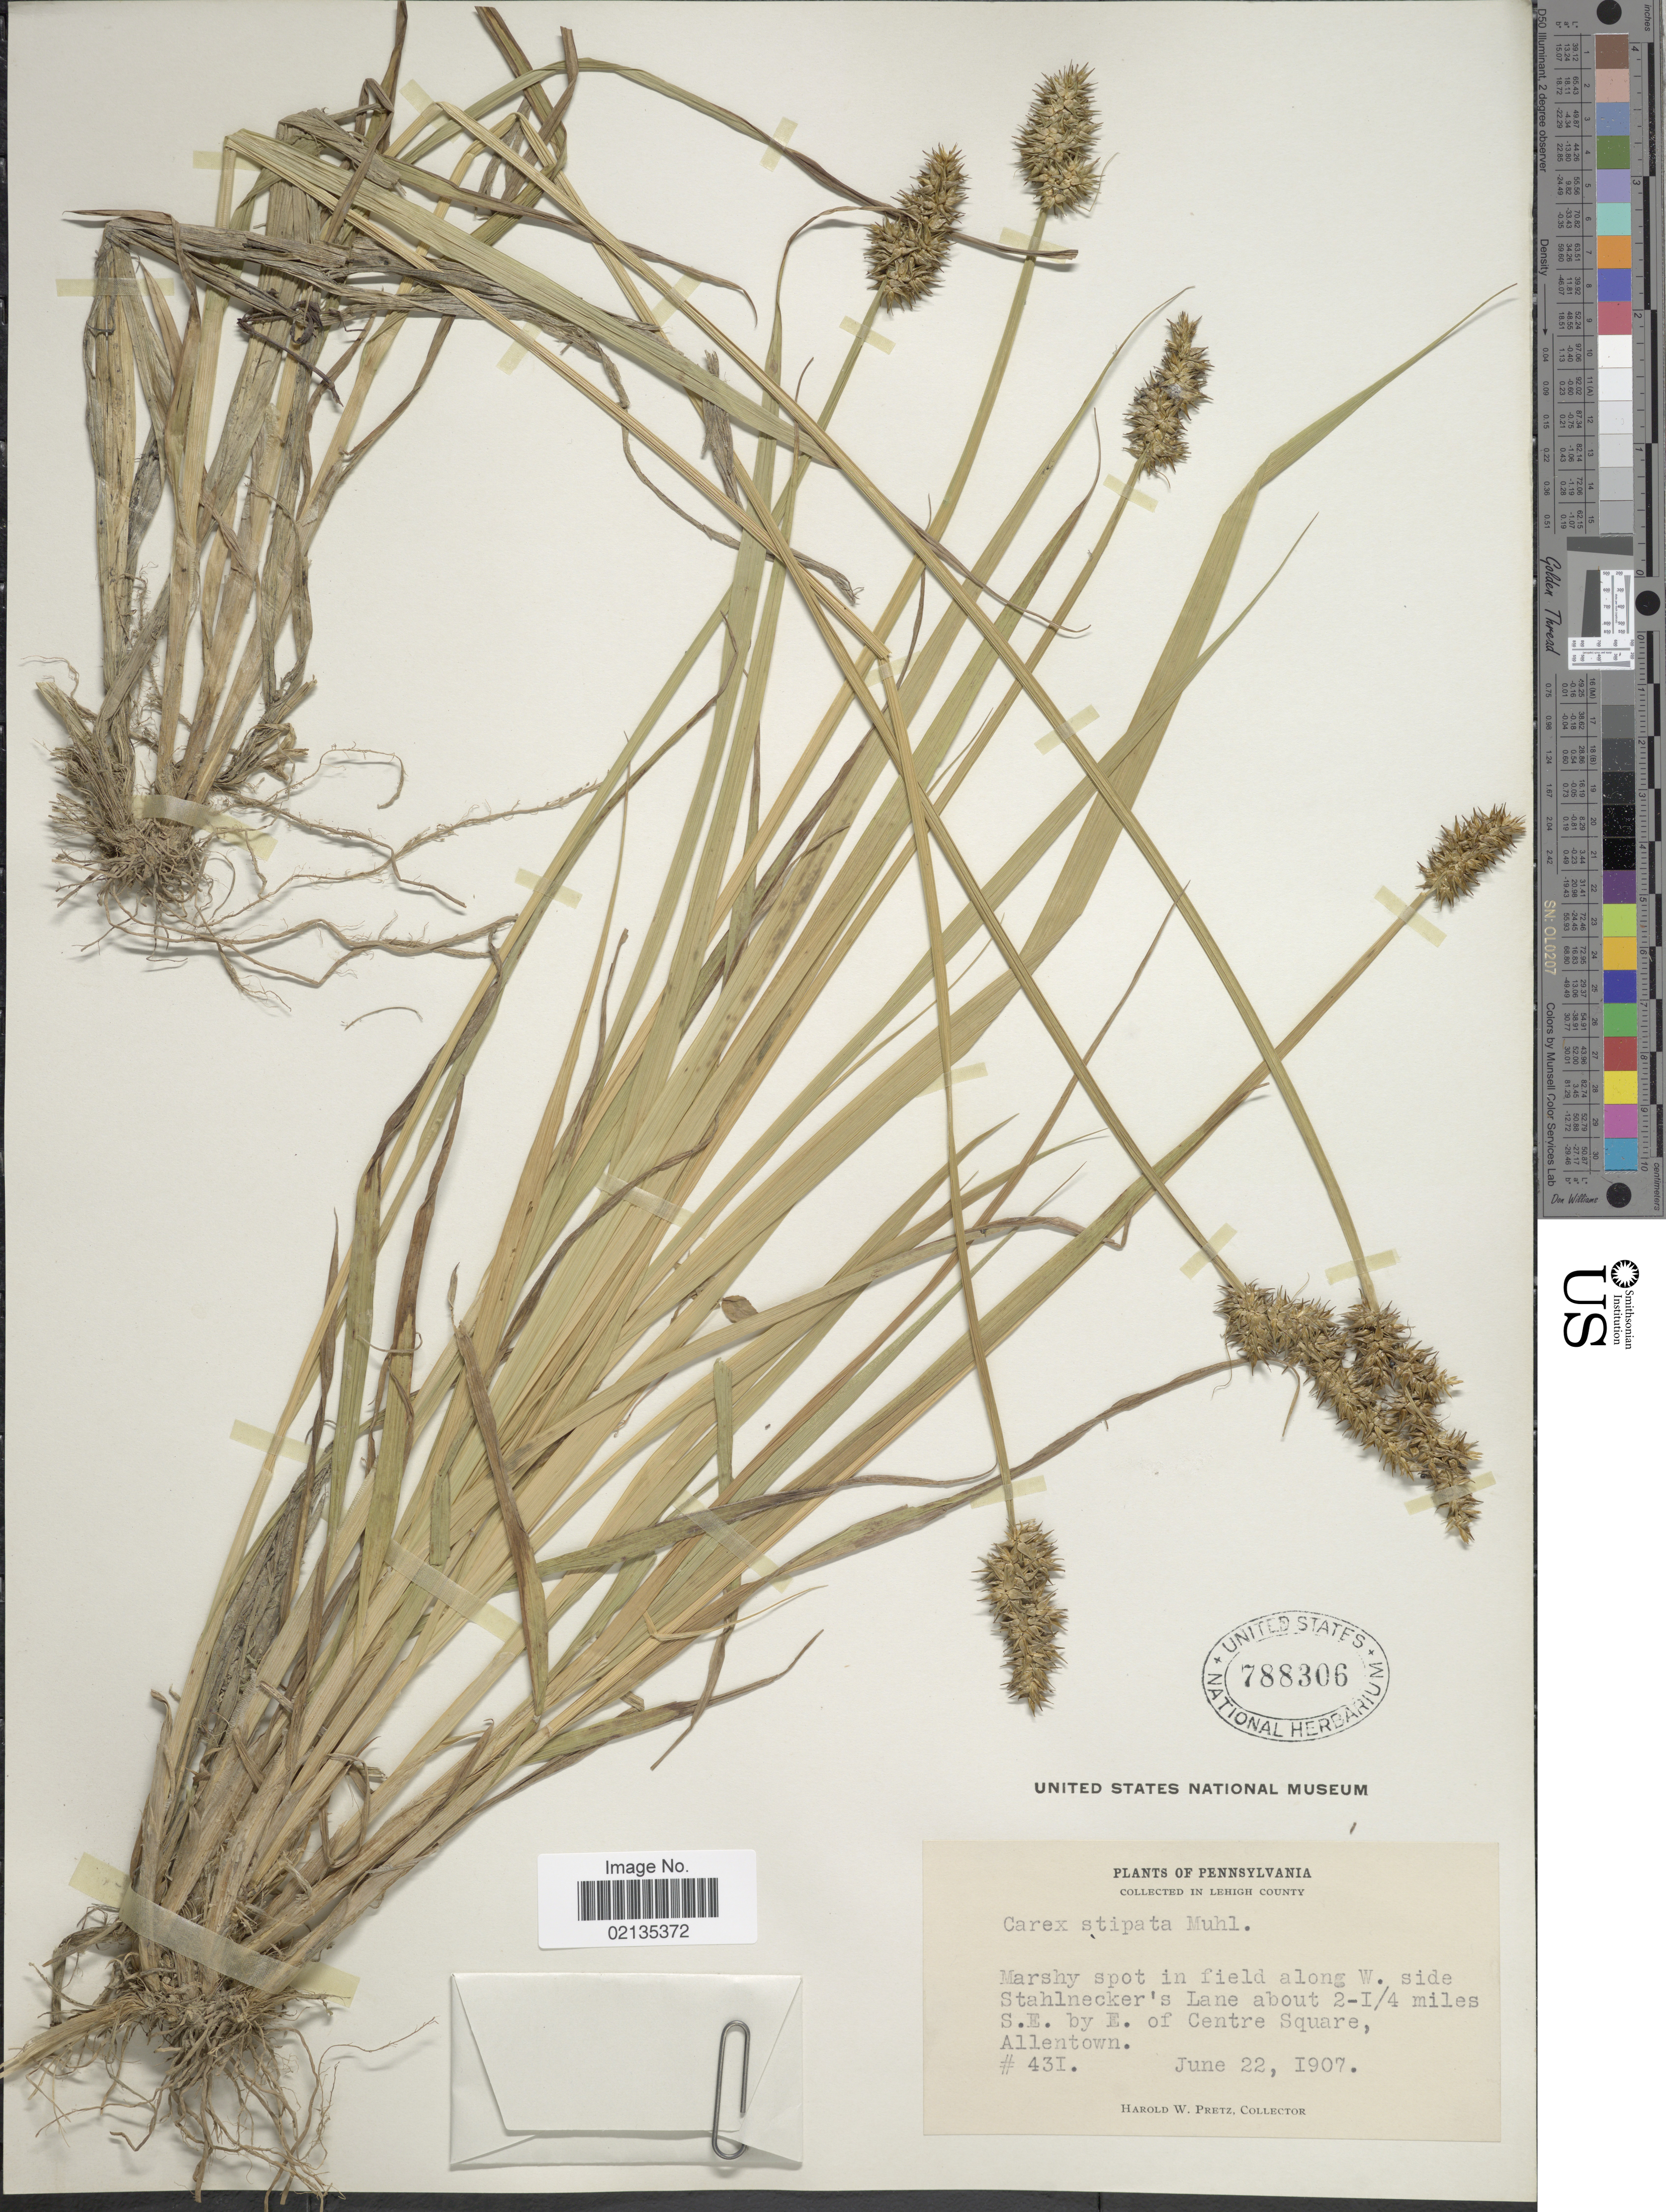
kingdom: Plantae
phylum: Tracheophyta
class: Liliopsida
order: Poales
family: Cyperaceae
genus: Carex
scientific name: Carex stipata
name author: Muhl. ex Willd.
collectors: H. W. Pretz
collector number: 431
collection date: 1907-06-22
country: United States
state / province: Pennsylvania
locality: Lehigh County, marhsy pot in field along W. side Stahlnecker's Lane about 2-1/4 miles S.E. of E. of Centre Square, Allentown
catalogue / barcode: US 788306